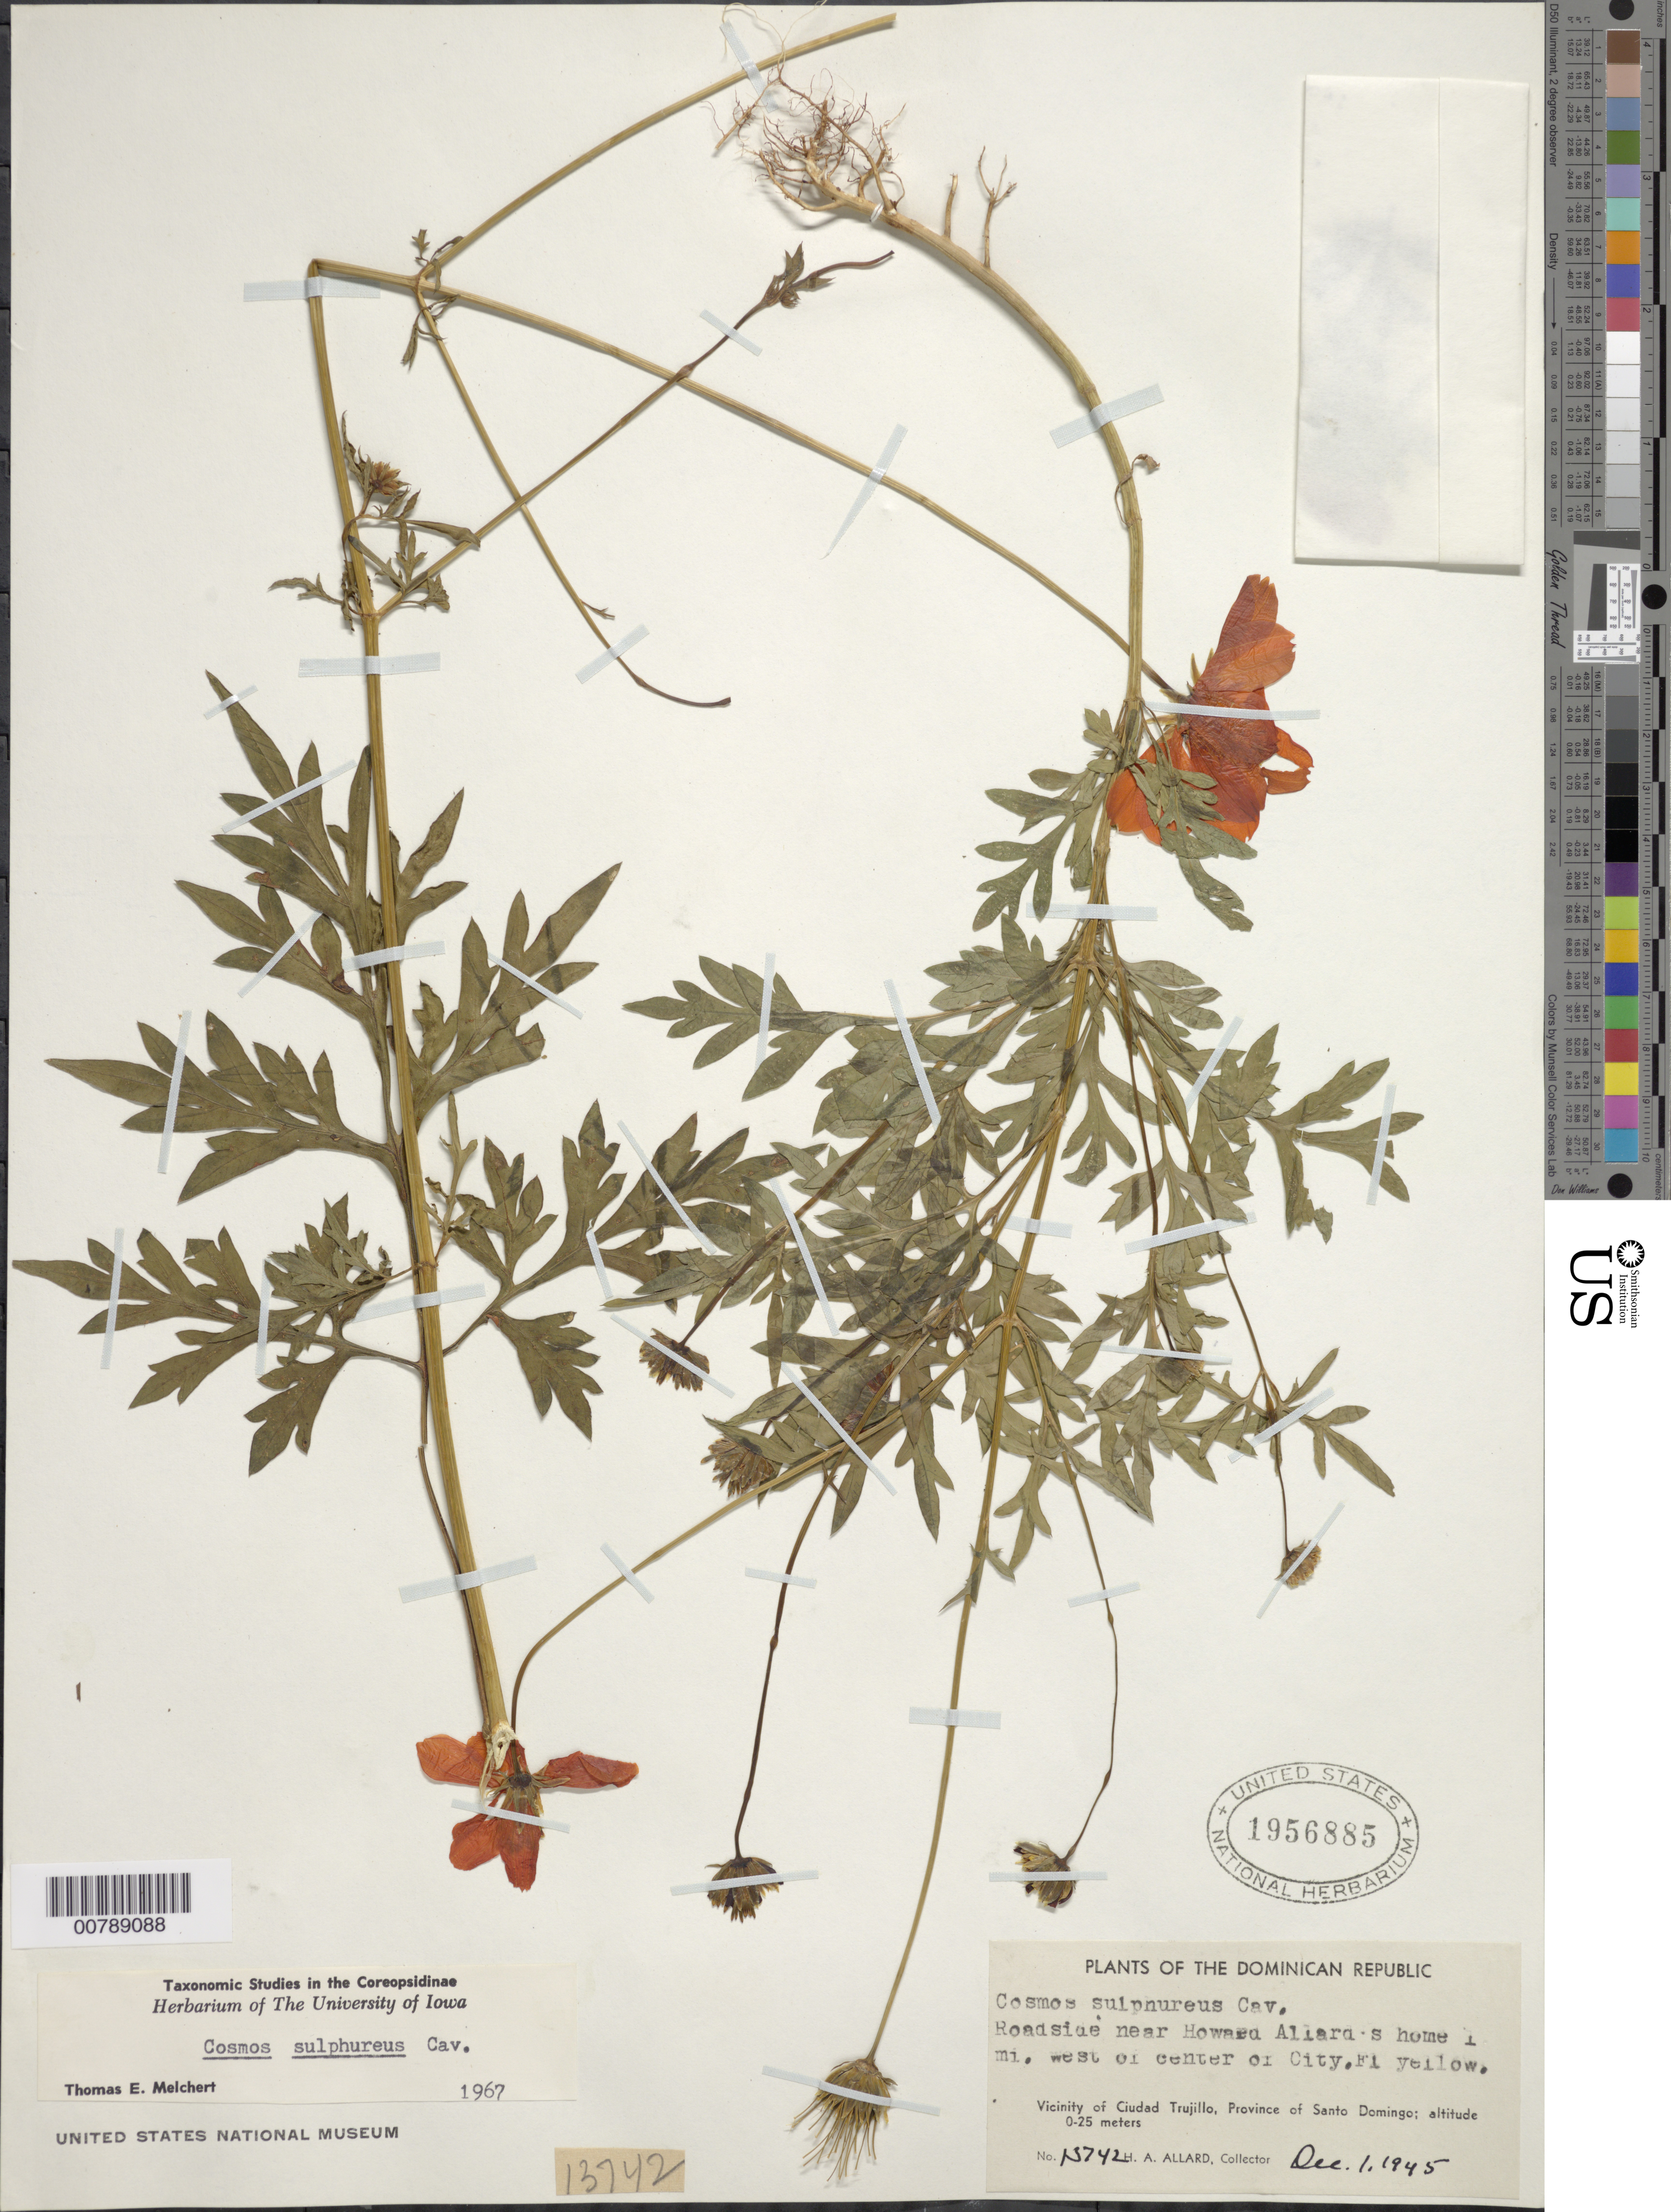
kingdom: Plantae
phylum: Tracheophyta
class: Magnoliopsida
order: Asterales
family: Asteraceae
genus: Cosmos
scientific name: Cosmos sulphureus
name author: Cav.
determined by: Melchert, T. E.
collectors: H. A. Allard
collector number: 13742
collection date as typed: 01 Dec 1945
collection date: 1945-12-01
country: Dominican Republic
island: Hispaniola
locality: Vicinity of Ciudad Trujillo, Province of Santo Domingo. Roadside near Howard Allard's home, 1 mi W of center of city.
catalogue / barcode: US 1956885